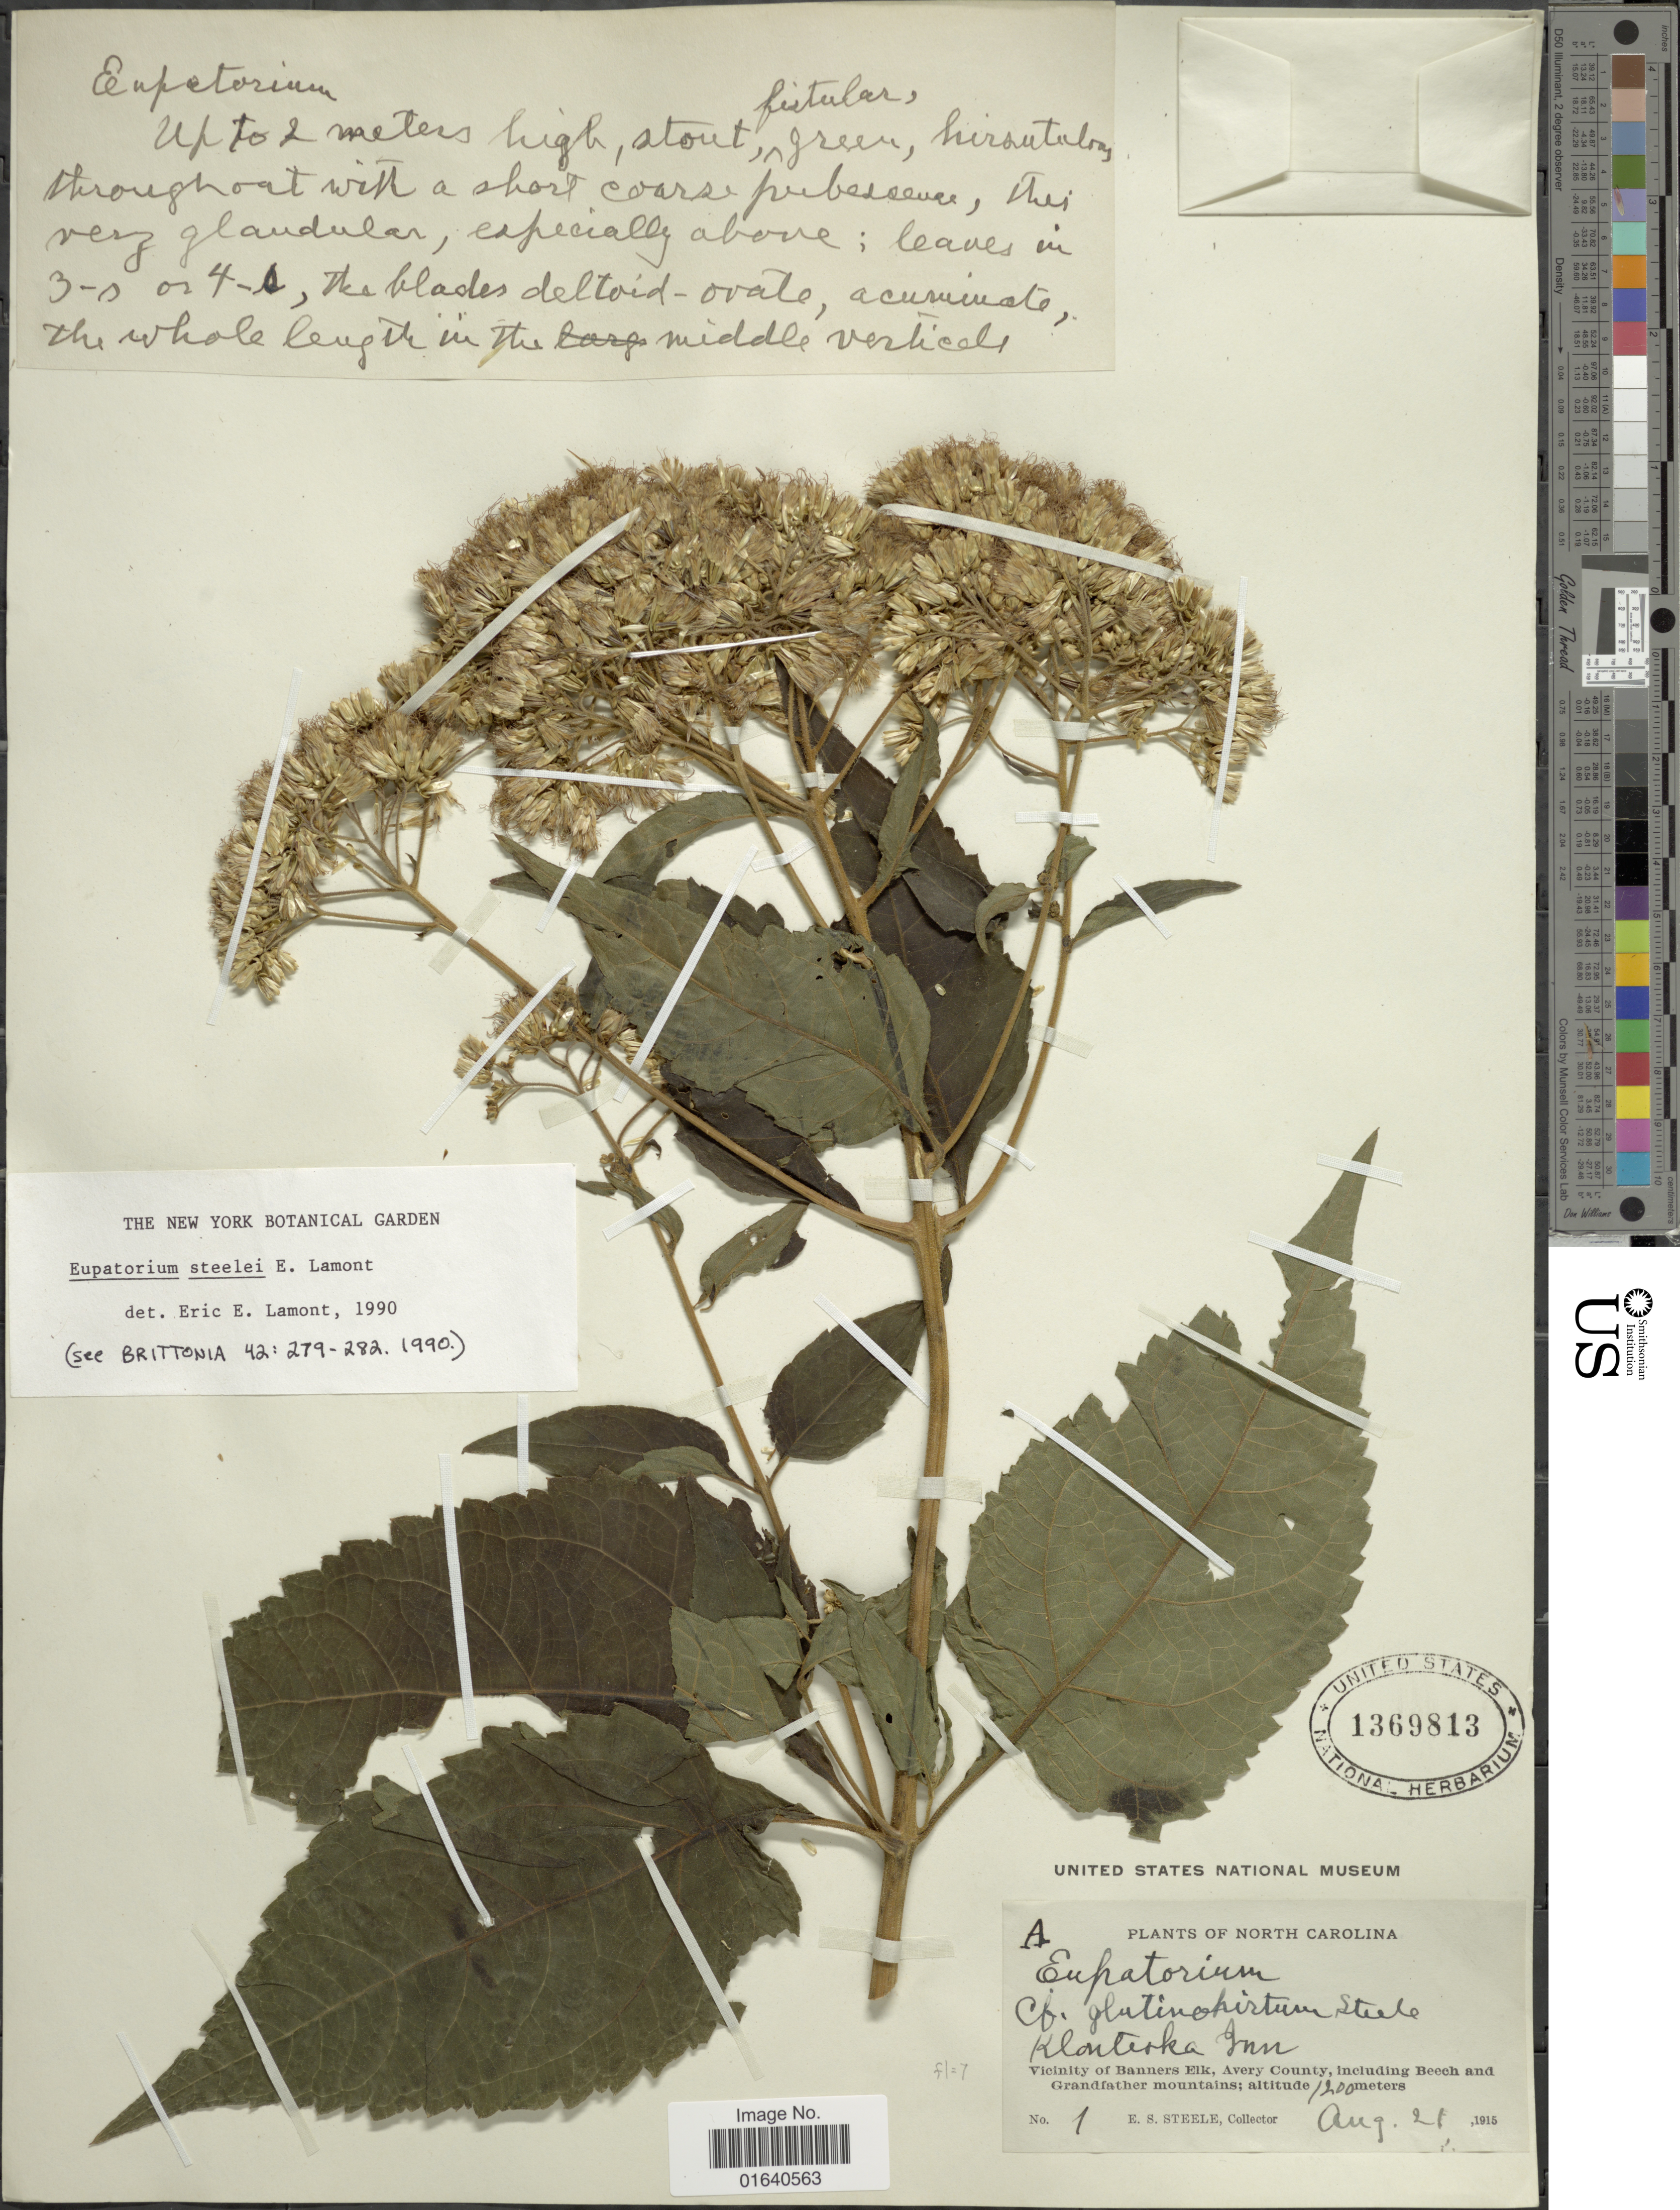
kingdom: Plantae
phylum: Tracheophyta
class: Magnoliopsida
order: Asterales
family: Asteraceae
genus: Eupatorium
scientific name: Eupatorium steelei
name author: E.E. Lamont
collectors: E. Steele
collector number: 1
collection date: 1915-08-21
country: United States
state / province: North Carolina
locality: Klonterka Inn, Vicinity of Banners Elk, Avery County, including Beech and Grandfather mountains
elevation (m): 1200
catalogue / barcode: US 1369813